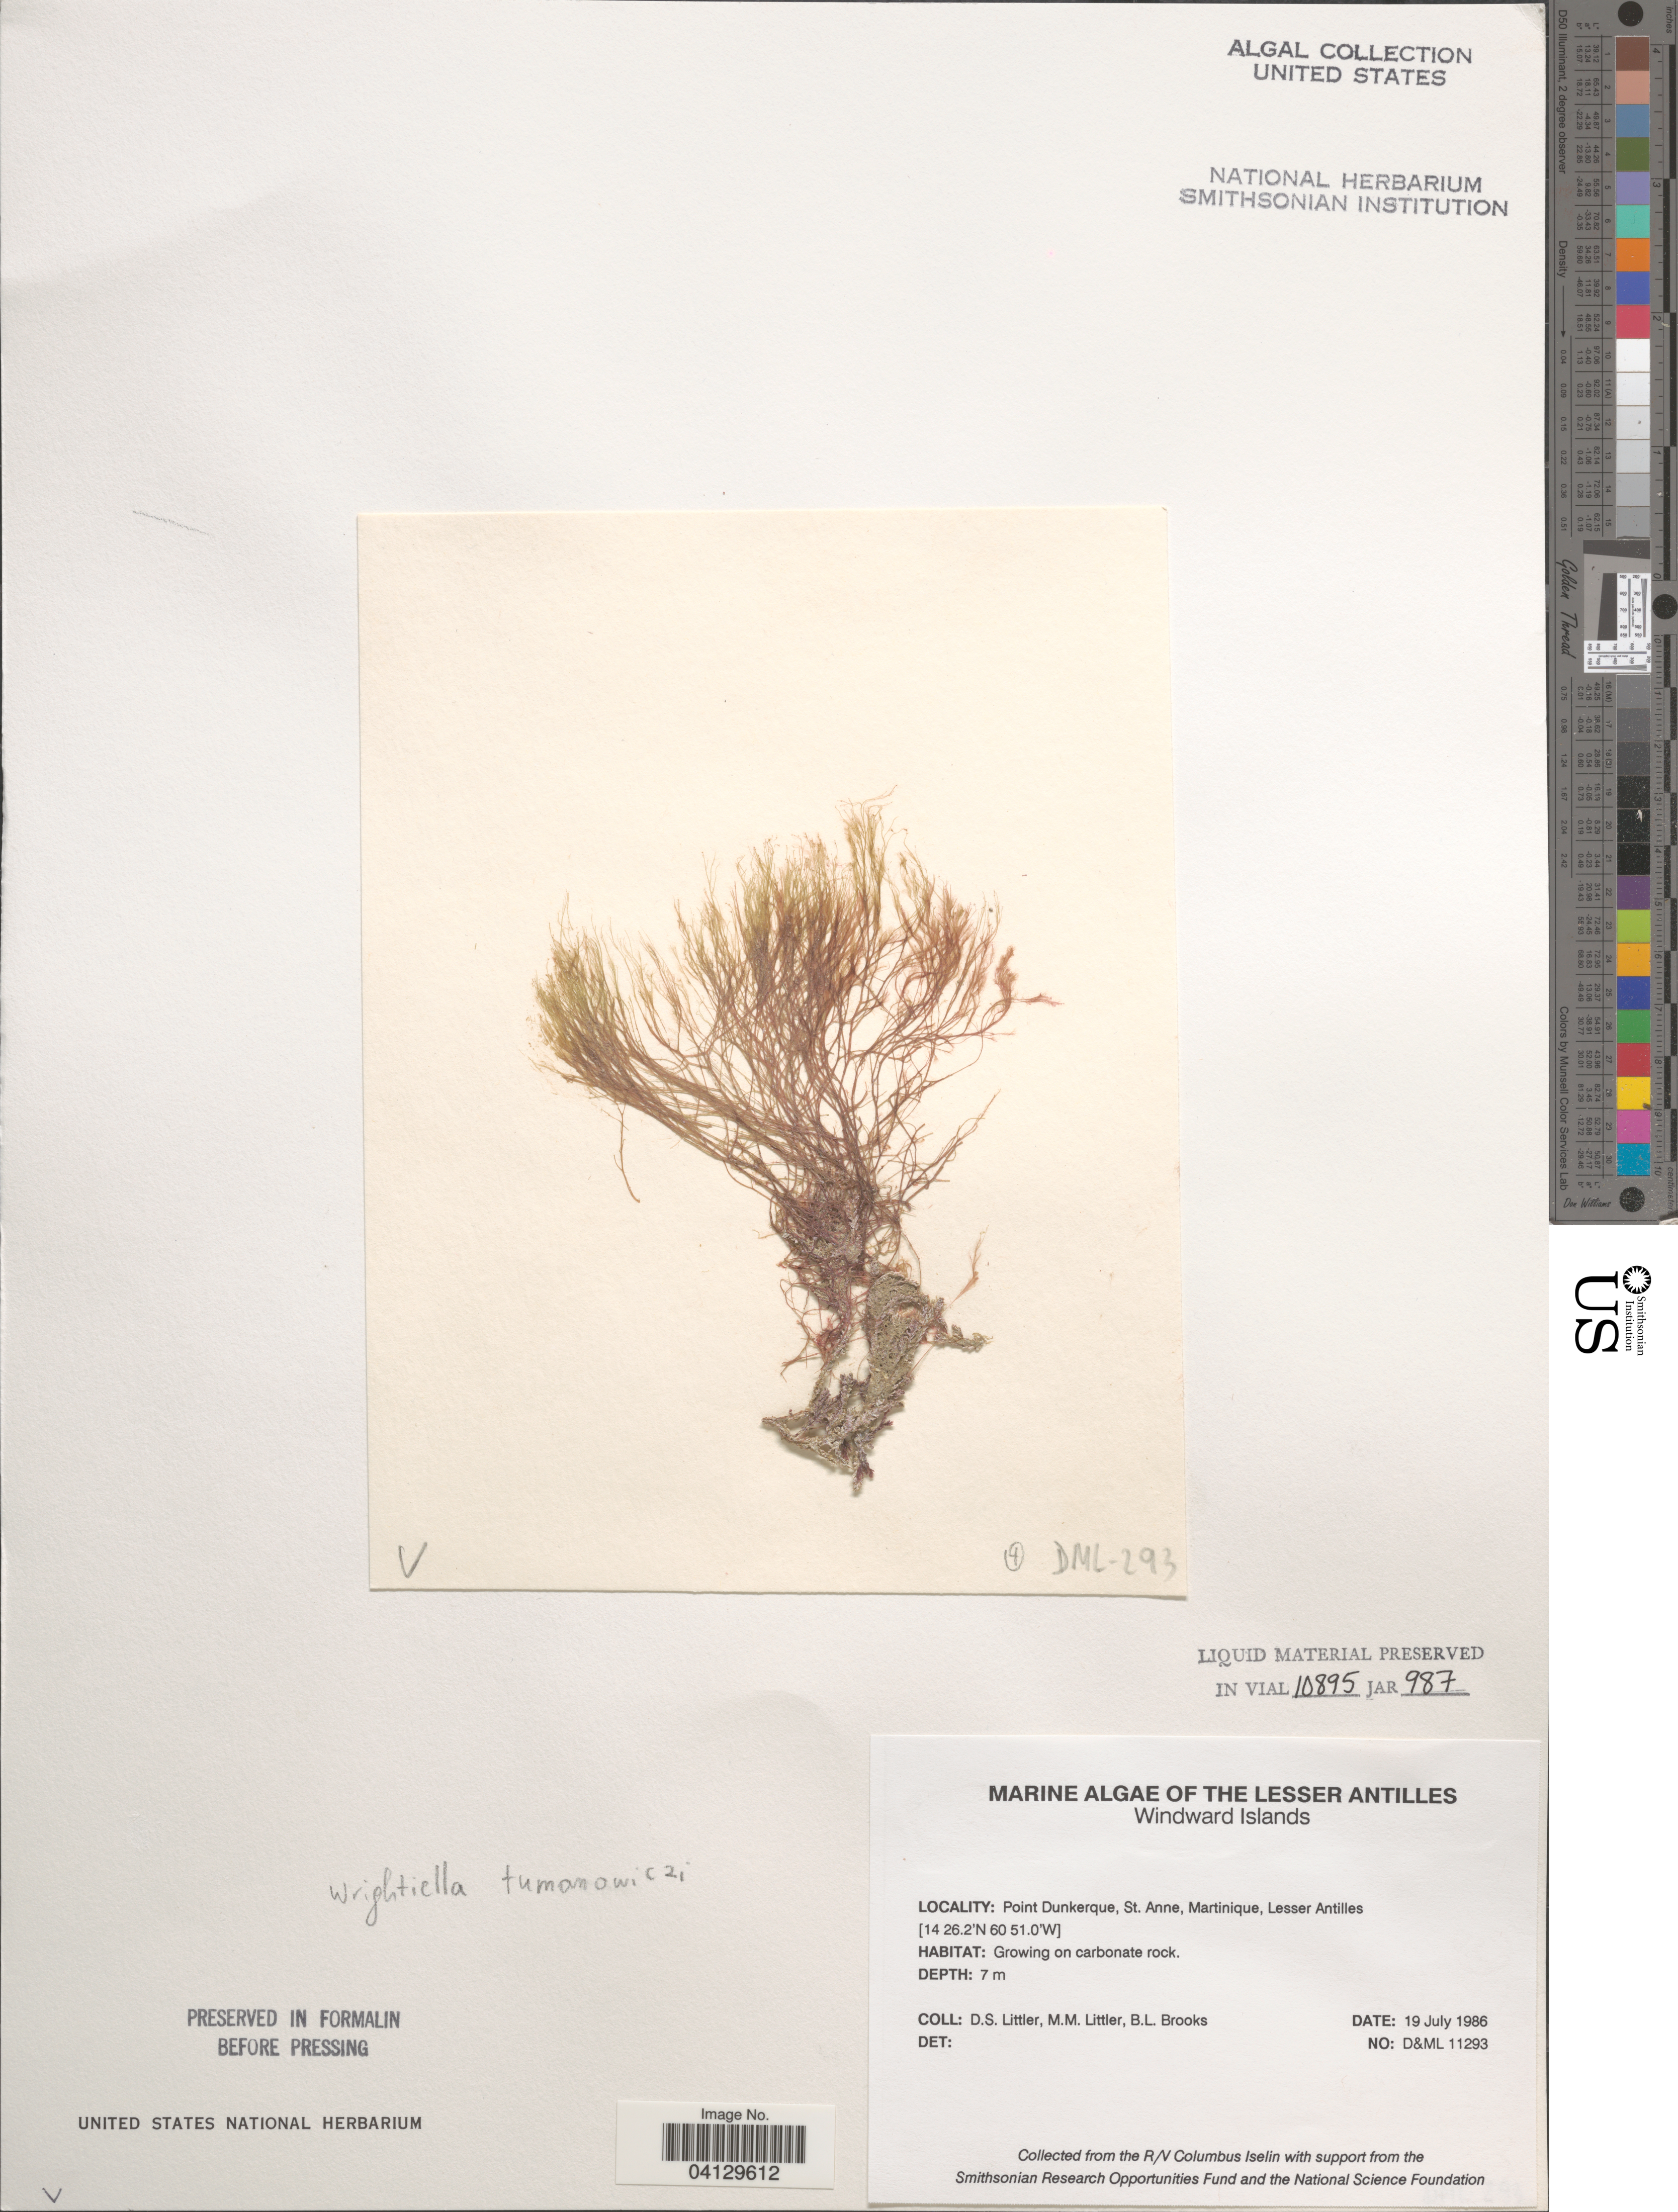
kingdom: Plantae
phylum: Rhodophyta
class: Florideophyceae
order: Ceramiales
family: Rhodomelaceae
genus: Wrightiella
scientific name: Wrightiella tumanowiczii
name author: (Gatty ex Harv.) F. Schmitz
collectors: D. S. Littler & B. Brooks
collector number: D&ML11293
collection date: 1986-07-19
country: Martinique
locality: The Lesser Antilles. Windward Islands. Point Dunkerque, St. Anne.